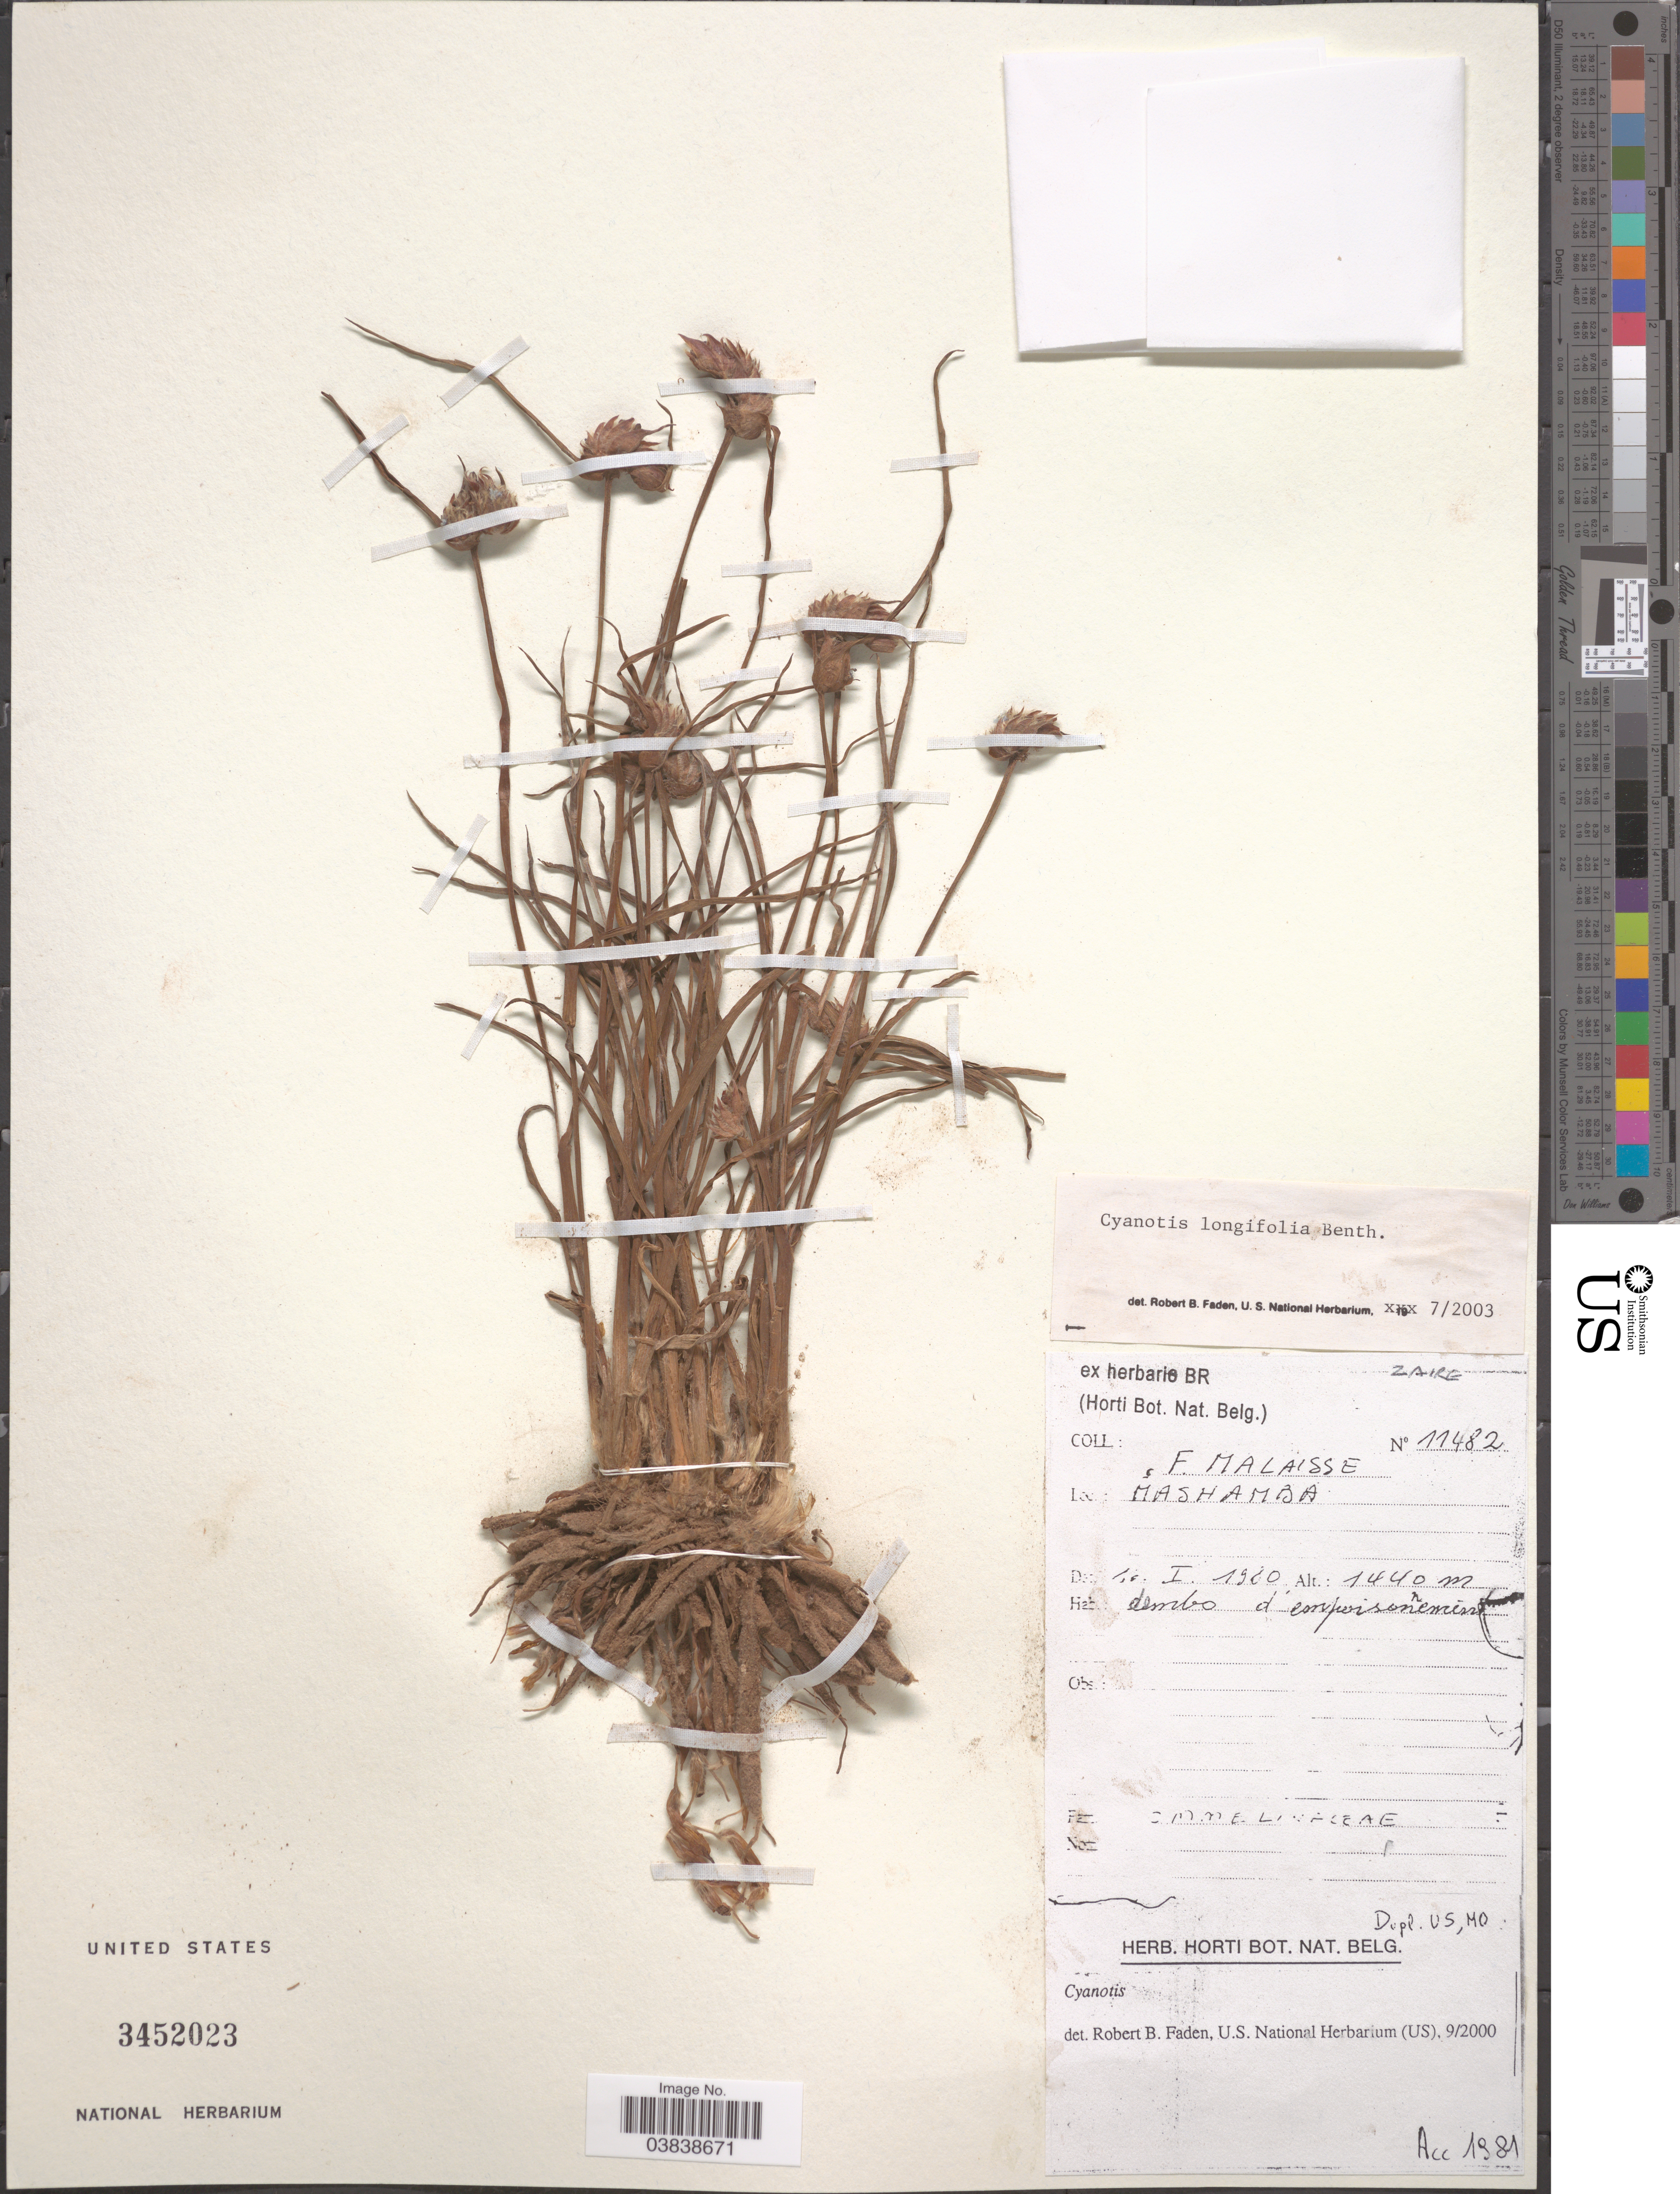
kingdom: Plantae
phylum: Tracheophyta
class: Liliopsida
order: Commelinales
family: Commelinaceae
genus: Cyanotis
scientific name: Cyanotis longifolia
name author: Benth.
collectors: F. Malaisse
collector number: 11482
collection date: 1980-01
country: Congo, Democratic Republic of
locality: Mashamba.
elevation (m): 1440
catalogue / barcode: US 3452023